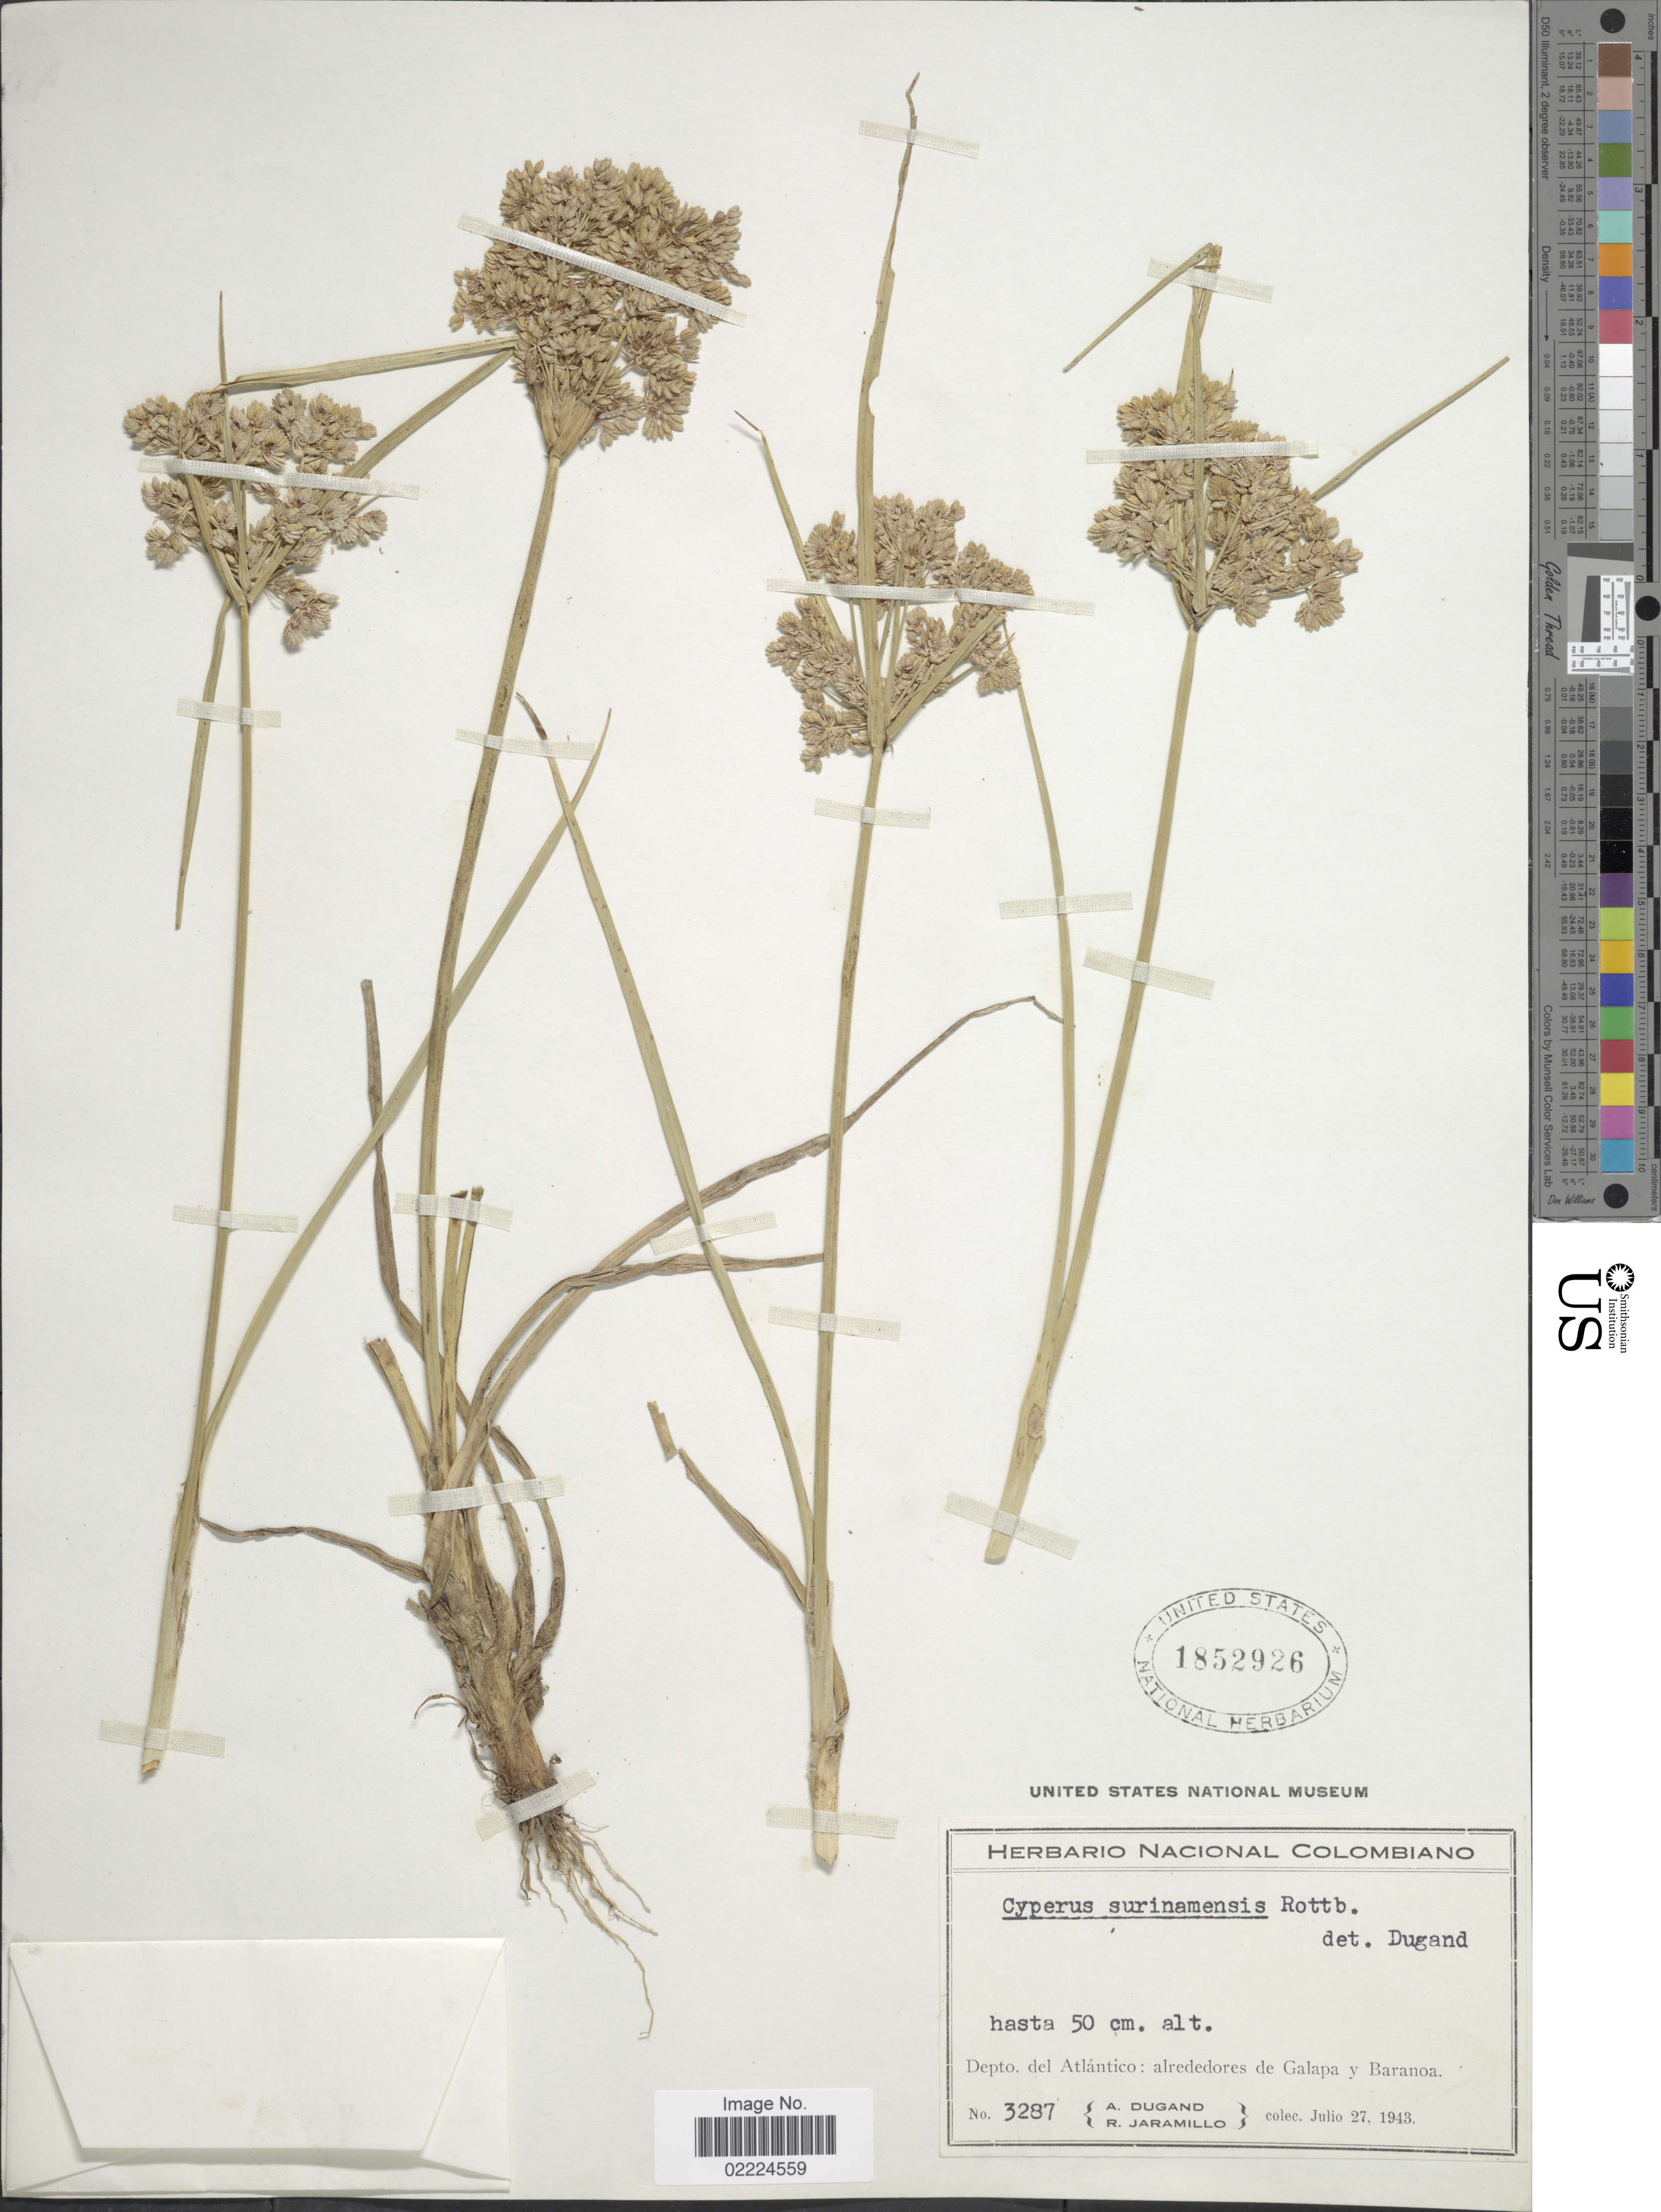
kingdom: Plantae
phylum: Tracheophyta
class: Liliopsida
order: Poales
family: Cyperaceae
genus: Cyperus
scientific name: Cyperus surinamensis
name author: Rottb.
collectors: A. Dugand & R. Jaramillo M.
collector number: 3287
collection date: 1943-07-27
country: Colombia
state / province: Atlántico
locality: Depto. del Atlantico: alrededores de Galapa y Baranoa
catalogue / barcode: US 1852926